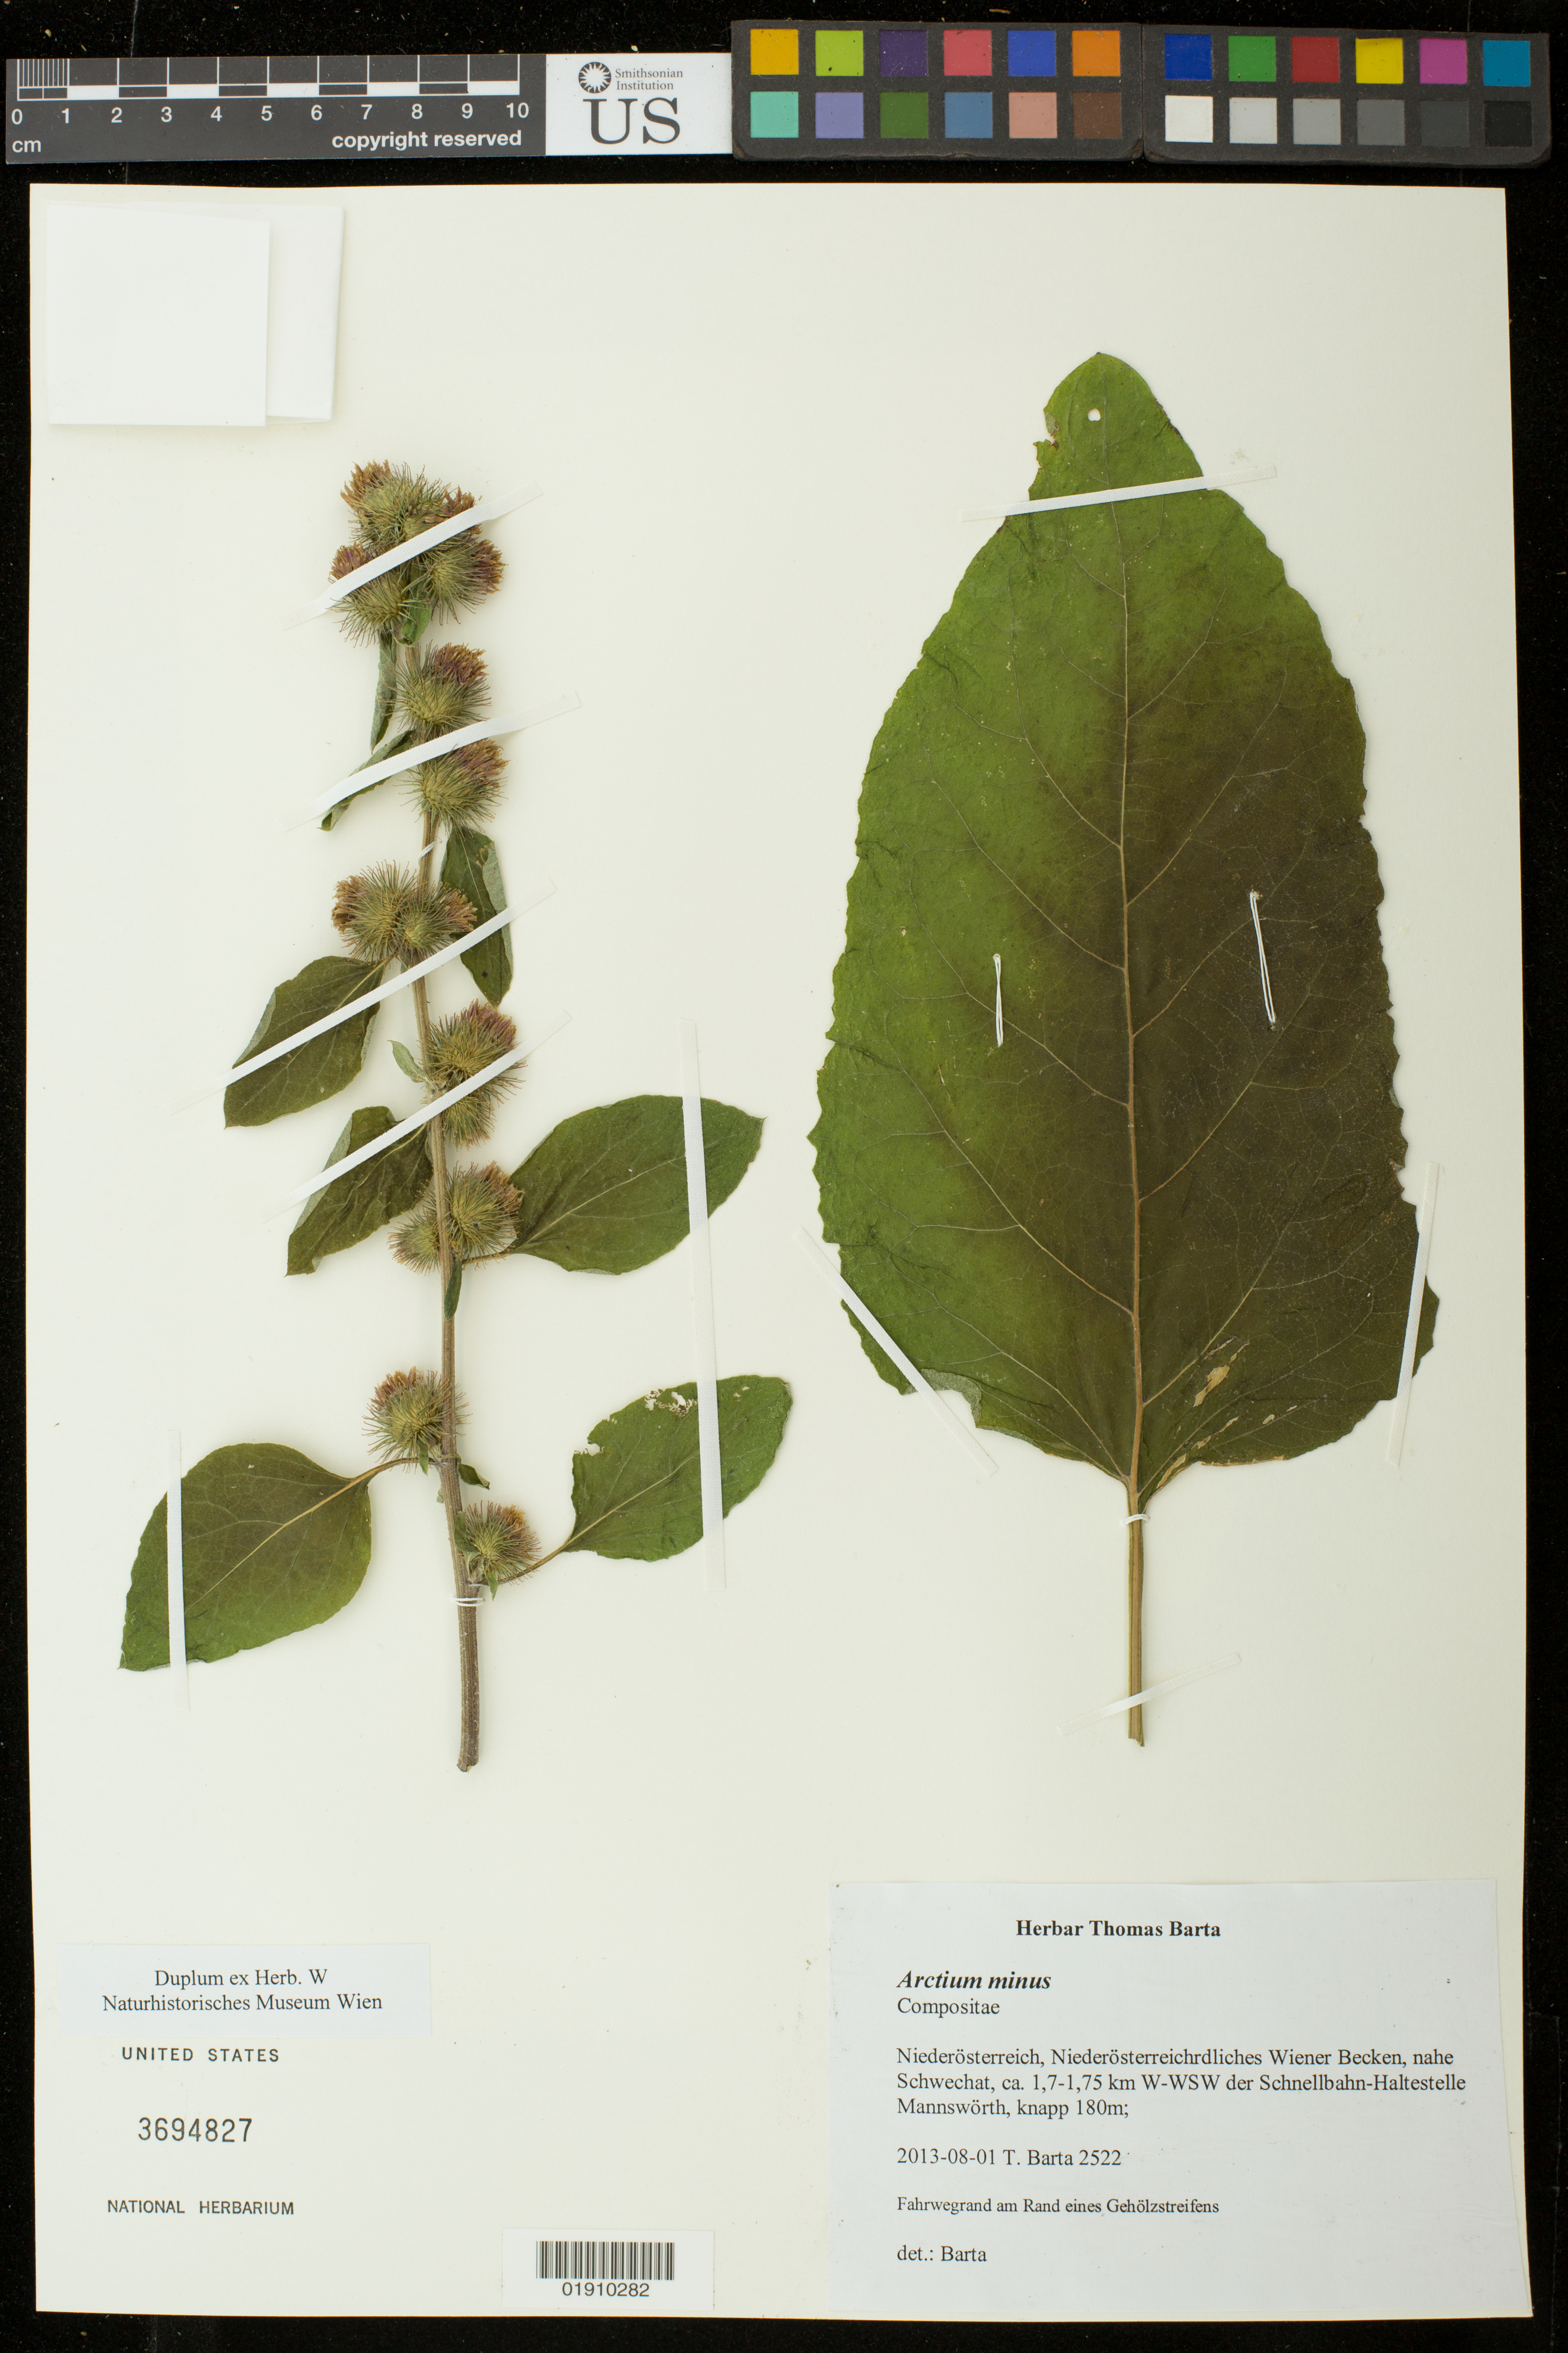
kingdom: Plantae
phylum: Tracheophyta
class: Magnoliopsida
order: Asterales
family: Asteraceae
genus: Arctium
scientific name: Arctium minus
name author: (Hill) Bernh.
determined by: Barta, Thomas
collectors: T. Barta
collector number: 2522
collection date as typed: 2013-08-01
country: Austria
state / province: Niederosterreich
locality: Niederösterreich, Niederösterreichrdliches Wiener Becken, nahe Schwechat, ca. 1,7-1,75 km W-WSW der Schnellbahn-Haltestell Mannswörth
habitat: Fahrwegrand am Rand eines, Gehölzstreifens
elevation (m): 180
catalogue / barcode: US 3694827